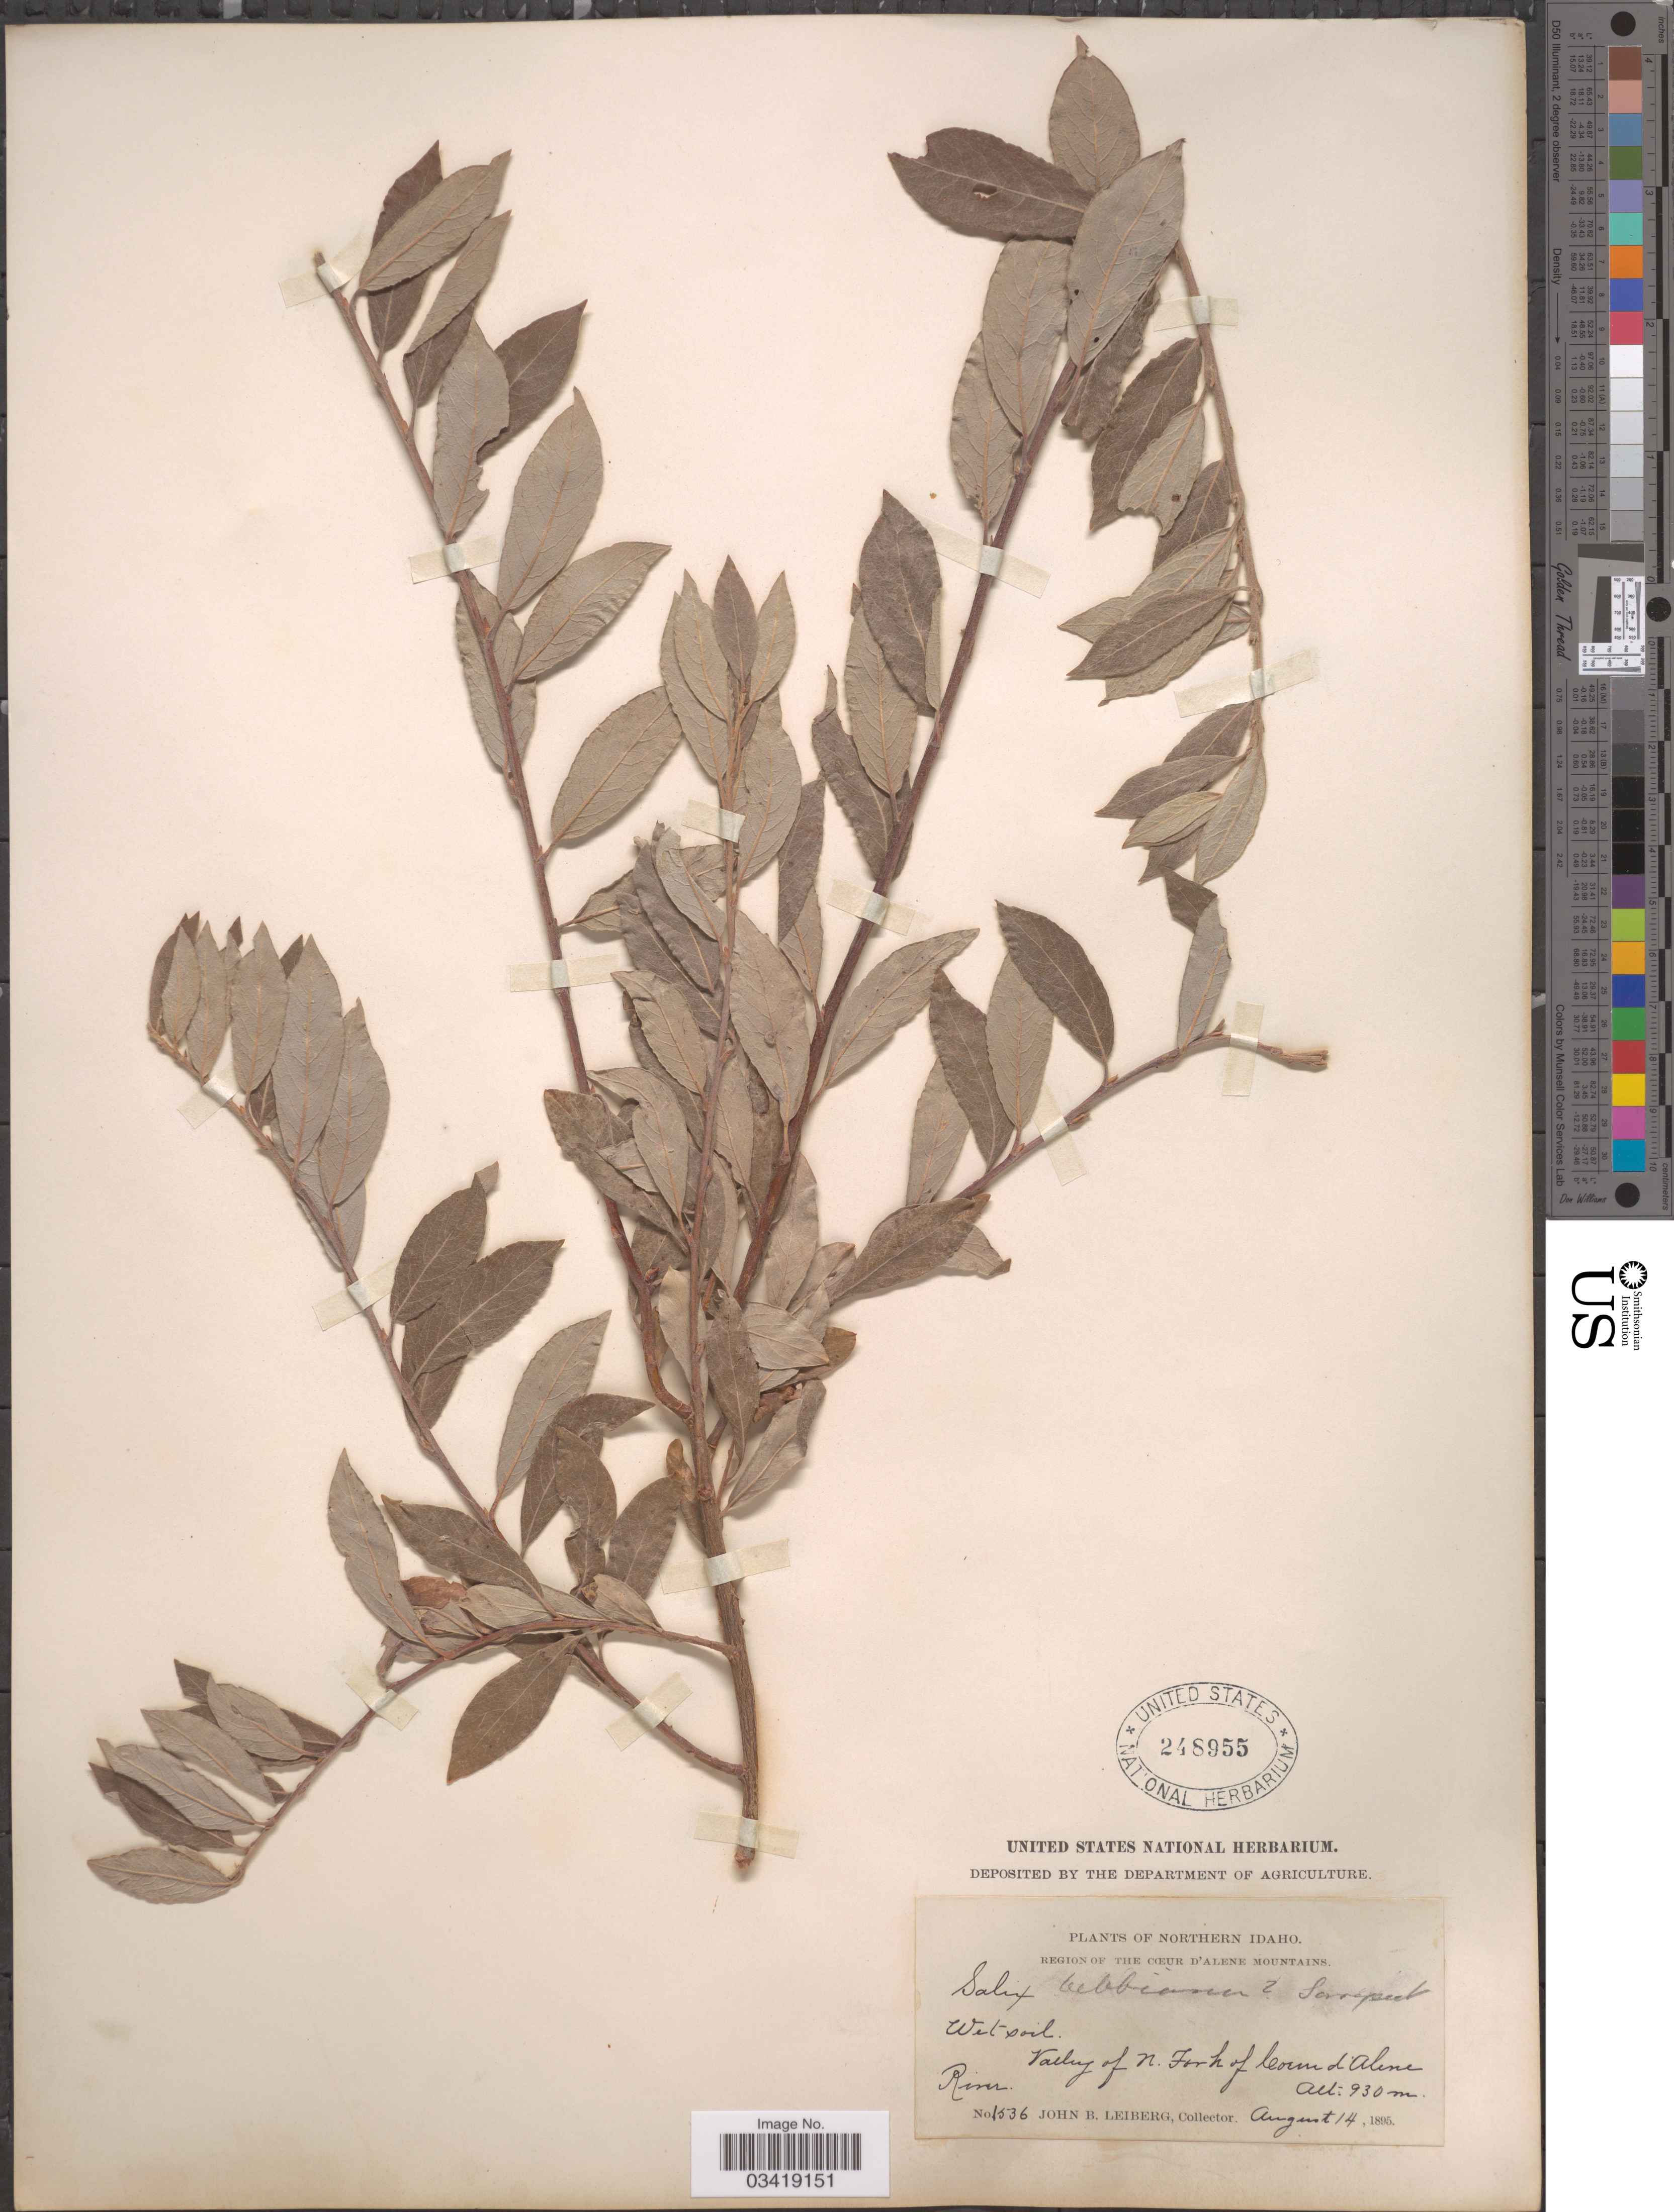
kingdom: Plantae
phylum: Tracheophyta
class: Magnoliopsida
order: Malpighiales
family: Salicaceae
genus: Salix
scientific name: Salix bebbiana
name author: Sarg.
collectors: J. B. Leiberg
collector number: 1536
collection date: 1895-08-14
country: United States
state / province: Idaho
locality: Northern Idaho. Region of The Coeur d'Alene Mountains. Valley of N. Fork of Coeur d'Alene River.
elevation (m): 930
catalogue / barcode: US 248955